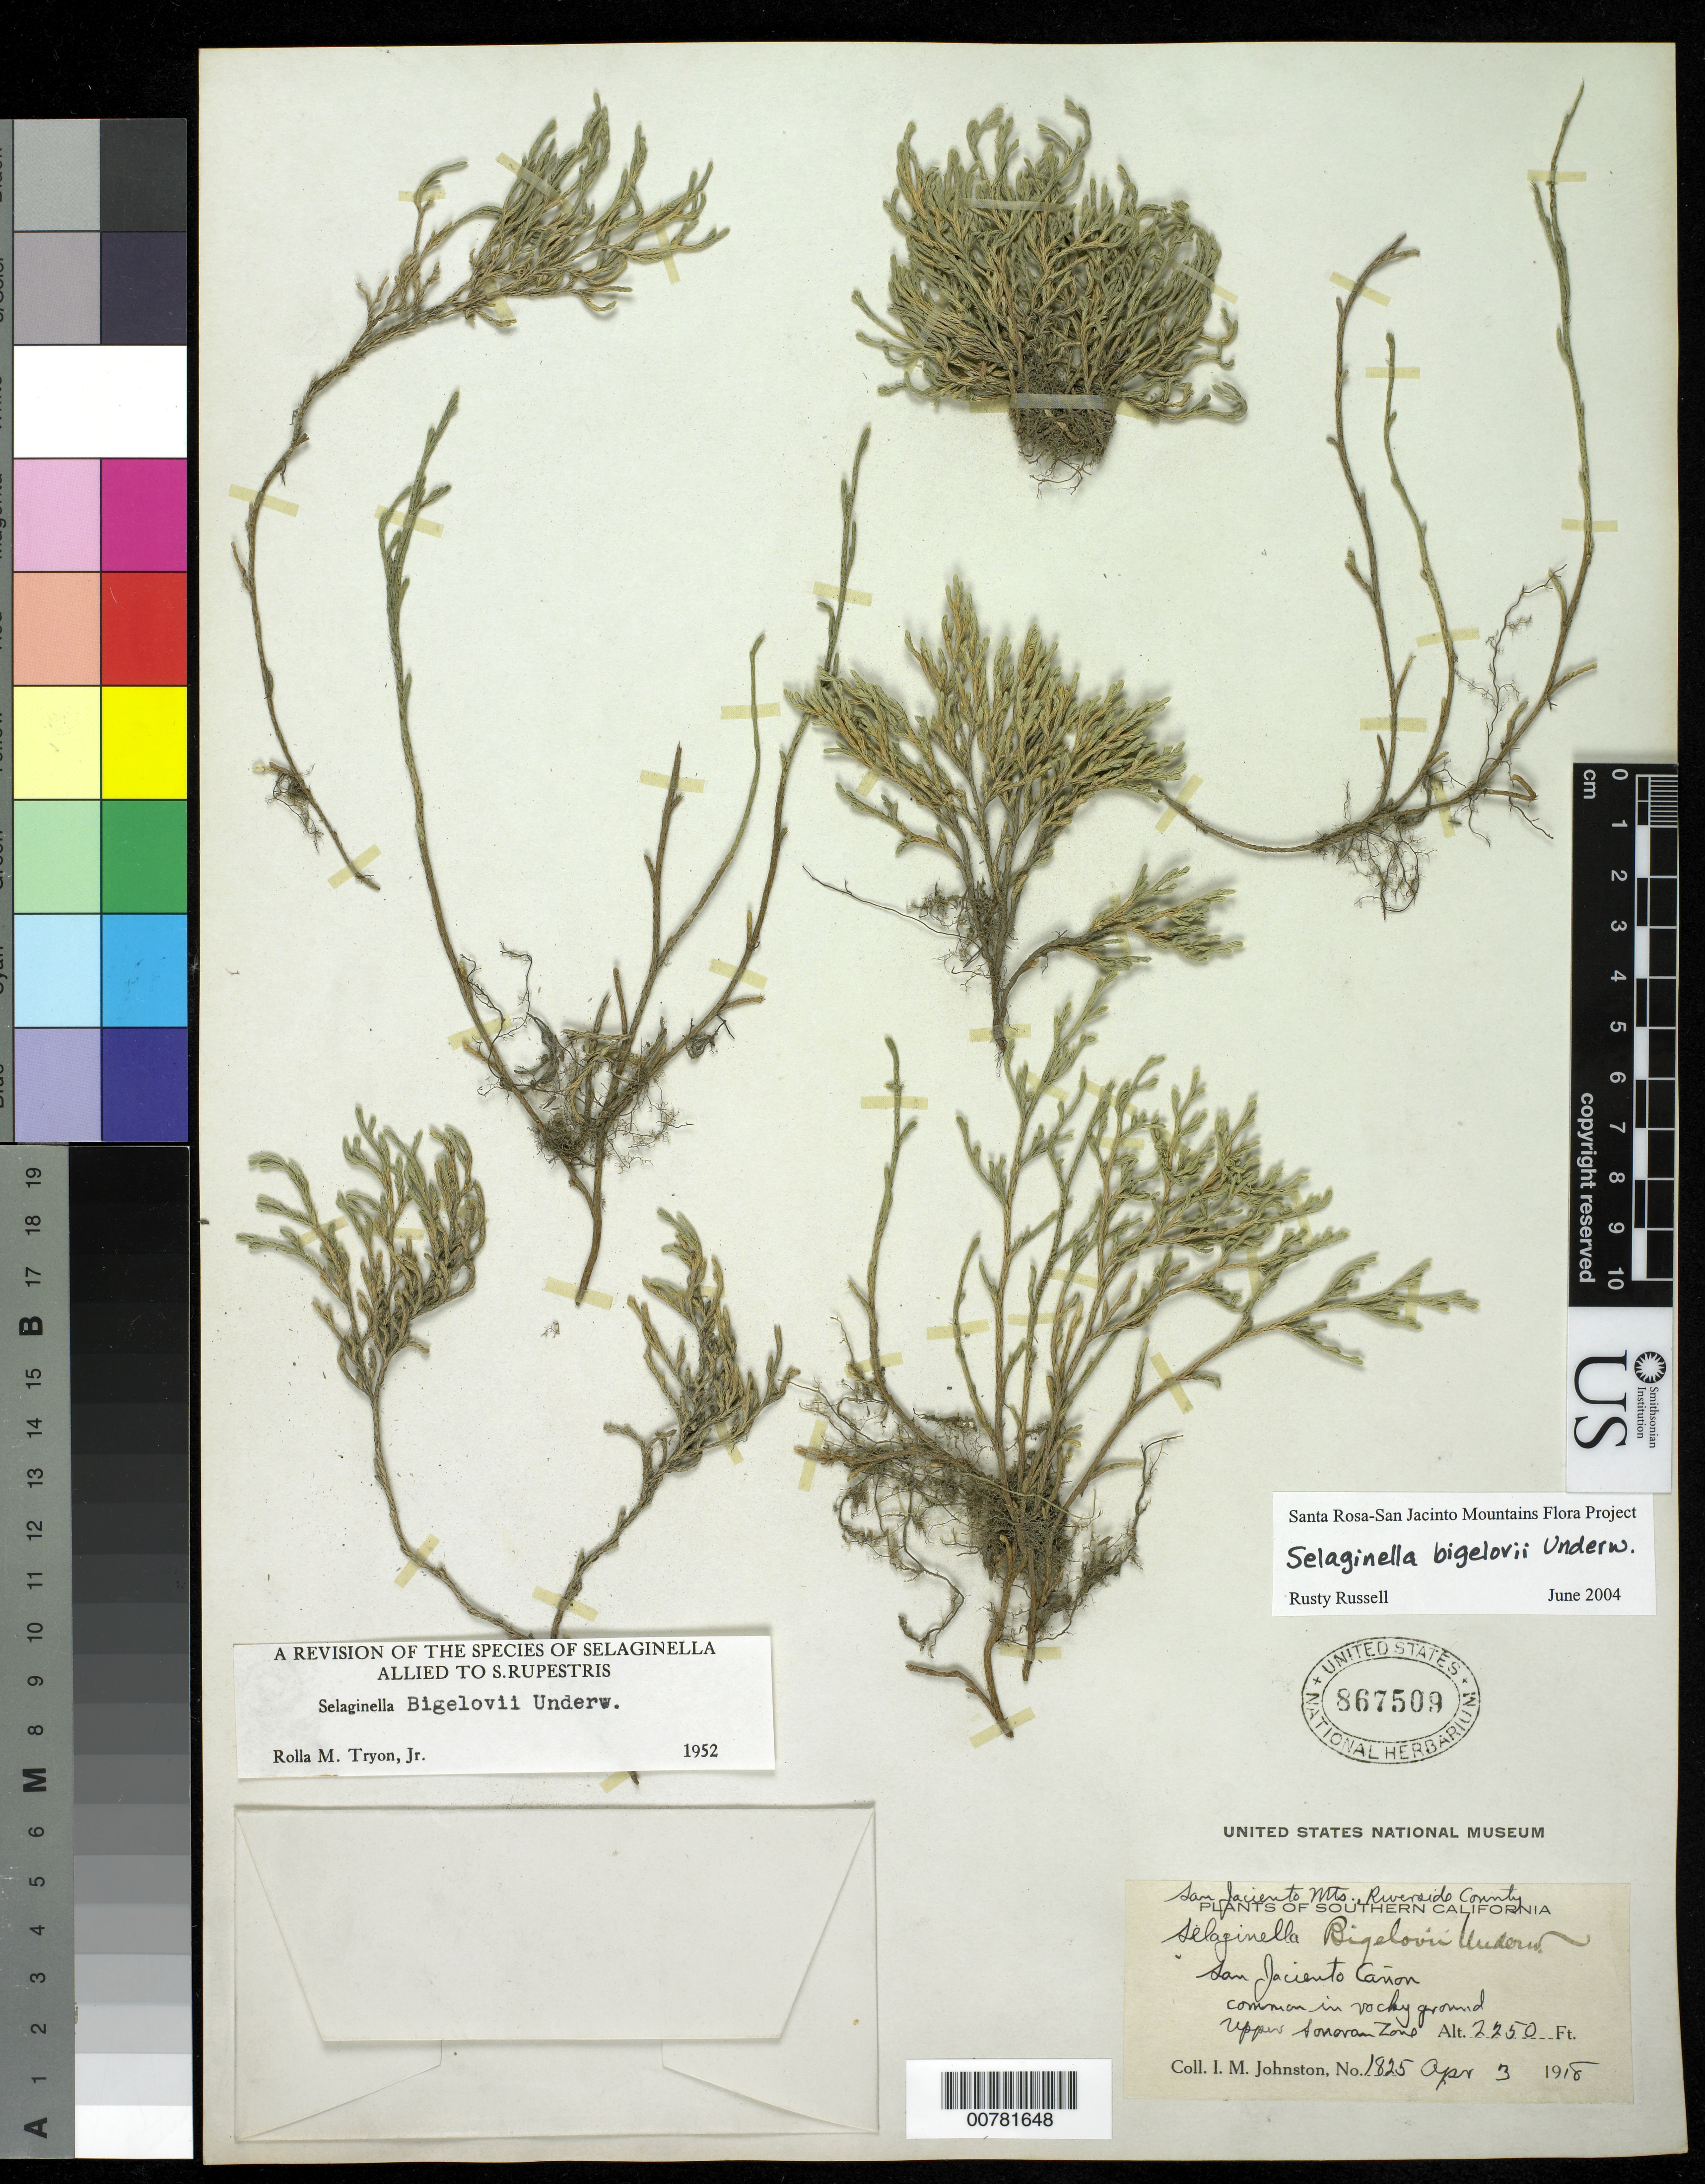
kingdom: Plantae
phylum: Tracheophyta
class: Lycopodiopsida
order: Selaginellales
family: Selaginellaceae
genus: Selaginella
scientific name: Selaginella bigelovii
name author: Underw.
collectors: H. von Türckheim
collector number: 3532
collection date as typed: Aug 1910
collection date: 1910-08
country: Dominican Republic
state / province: La Vega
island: Hispaniola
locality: Constanza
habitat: Ad in sylvis montanio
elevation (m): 1200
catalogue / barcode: US 695735